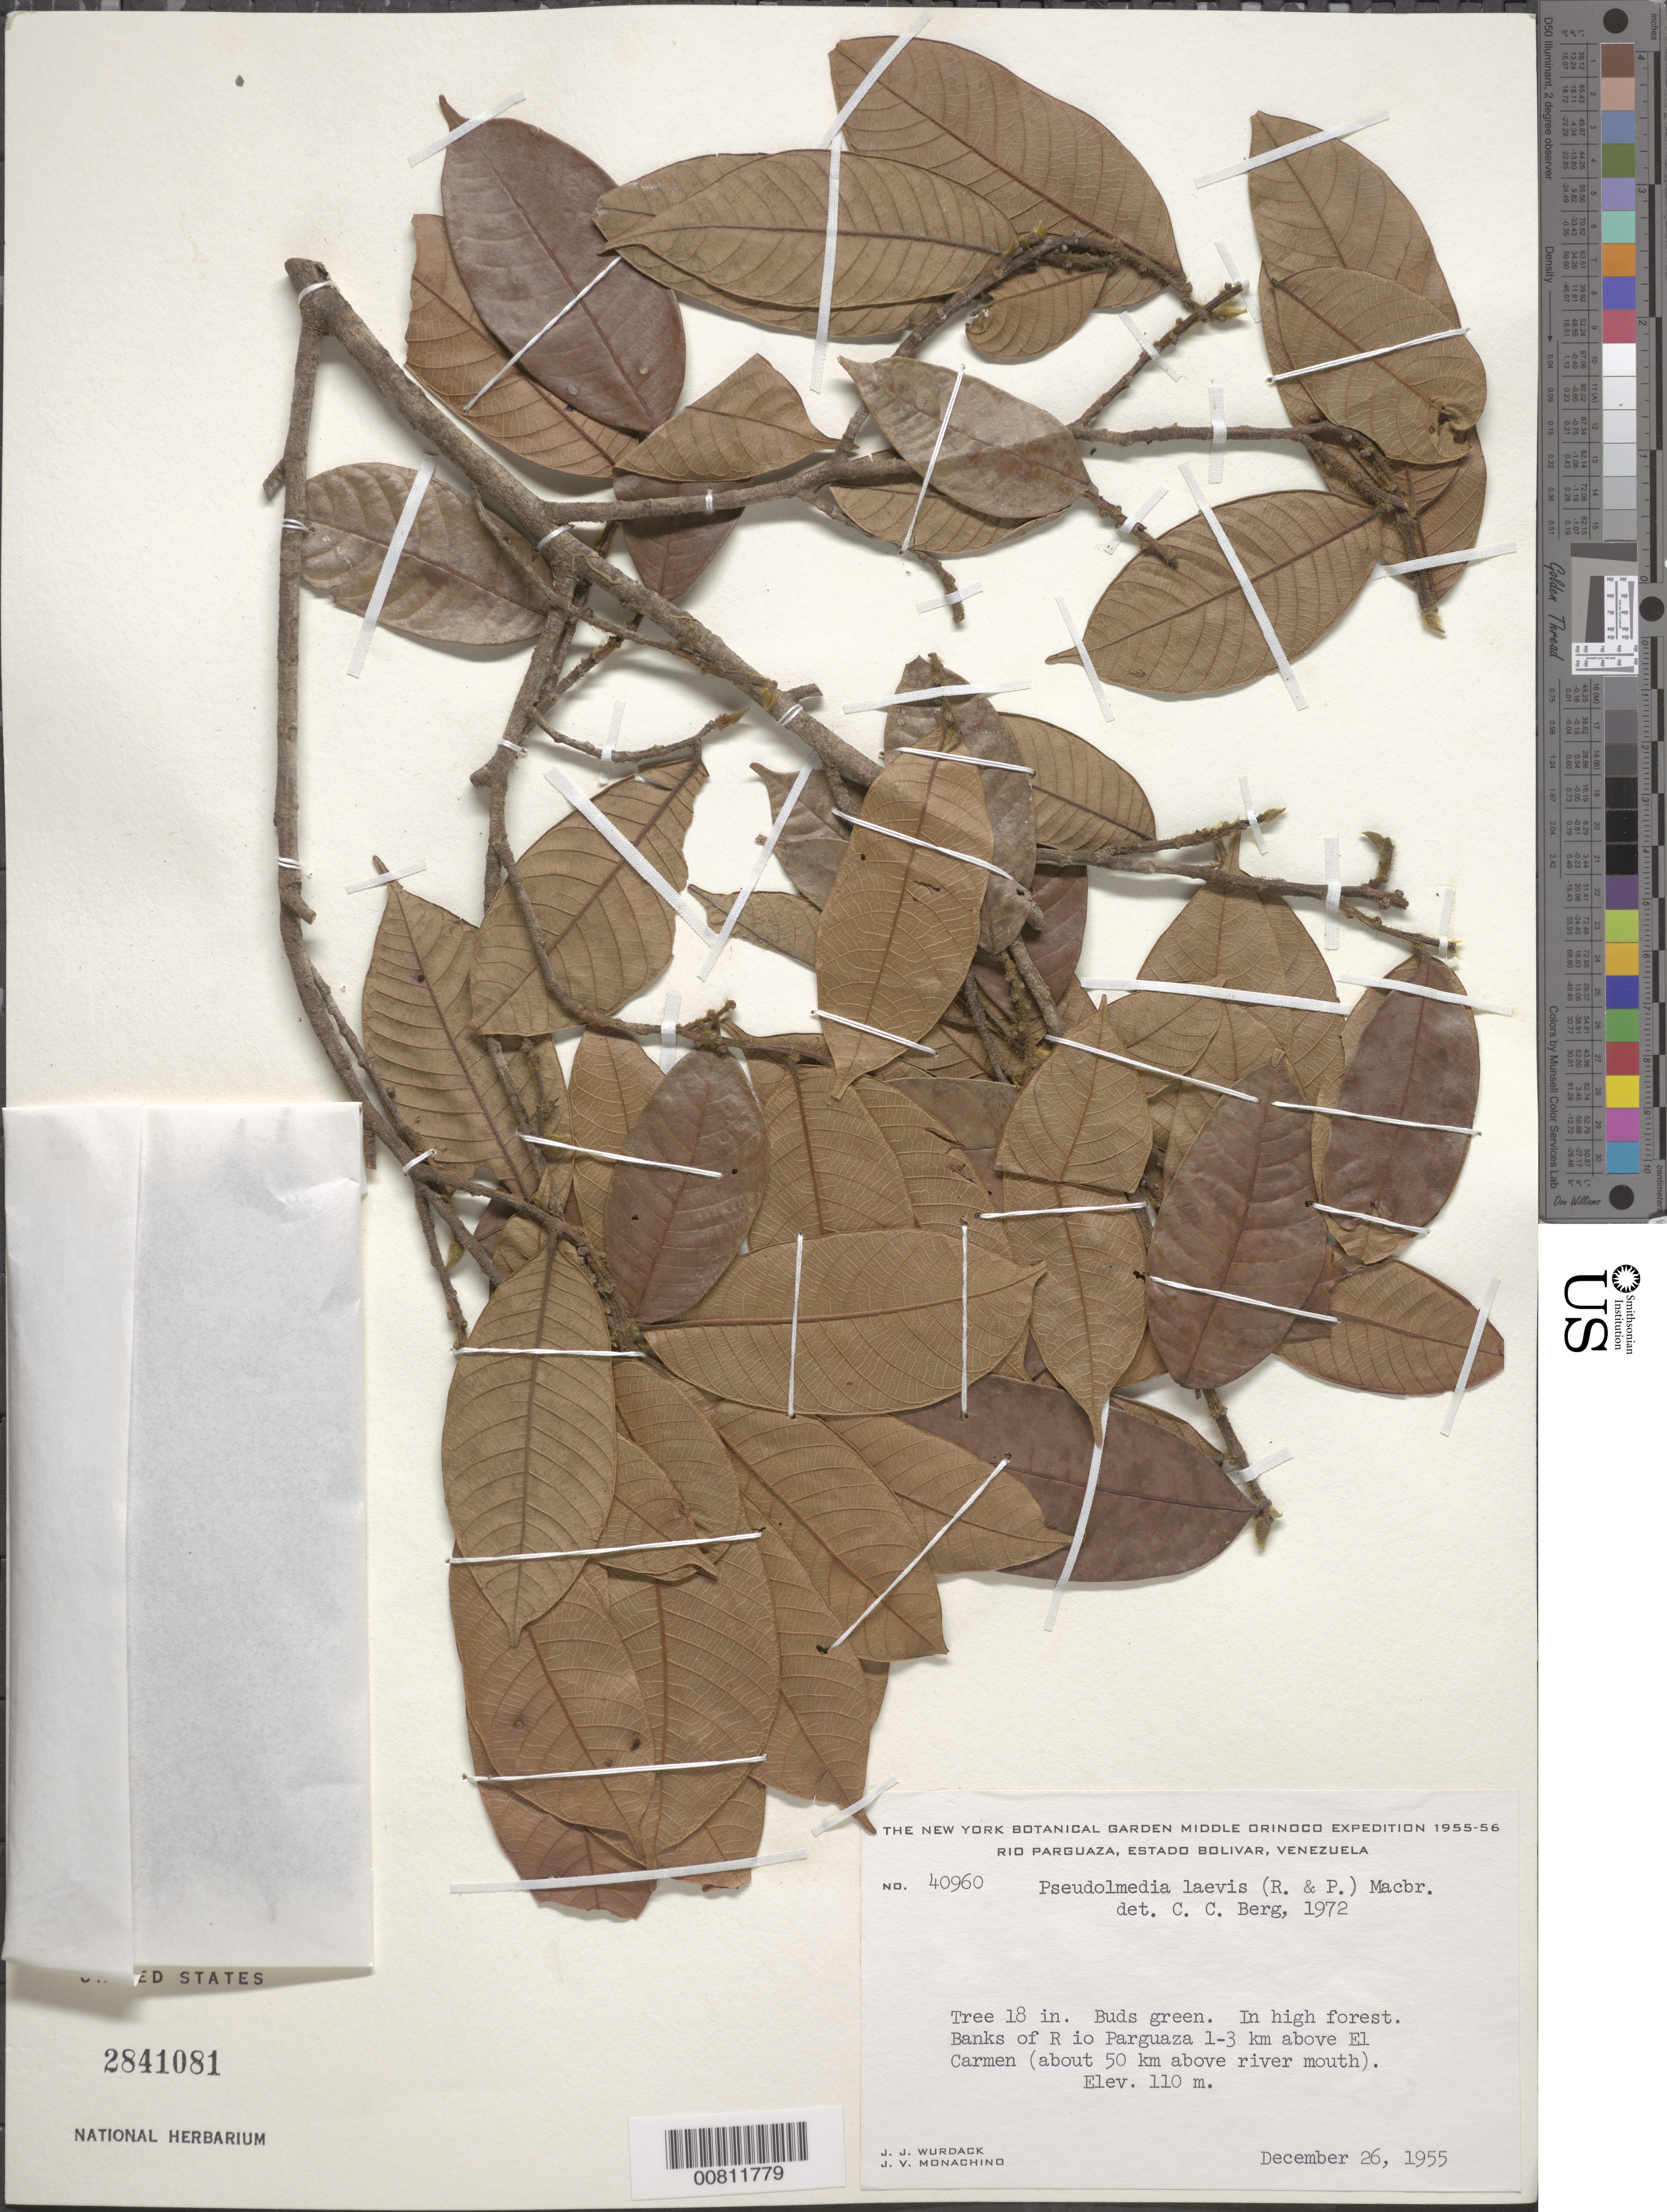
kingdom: Plantae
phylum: Tracheophyta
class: Magnoliopsida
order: Rosales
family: Moraceae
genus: Pseudolmedia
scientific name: Pseudolmedia laevis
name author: (Ruiz & Pav.) J.F. Macbr.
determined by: Berg, C. C.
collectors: J. J. Wurdack & J. V. Monachino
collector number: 40960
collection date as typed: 26-Dec-55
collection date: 1955-12-26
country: Venezuela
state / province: Bolívar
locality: Río Parguaza, 1-3 km above El Carmen (about 50 km above river mouth)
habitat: High forest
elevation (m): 110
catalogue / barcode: US 2841081